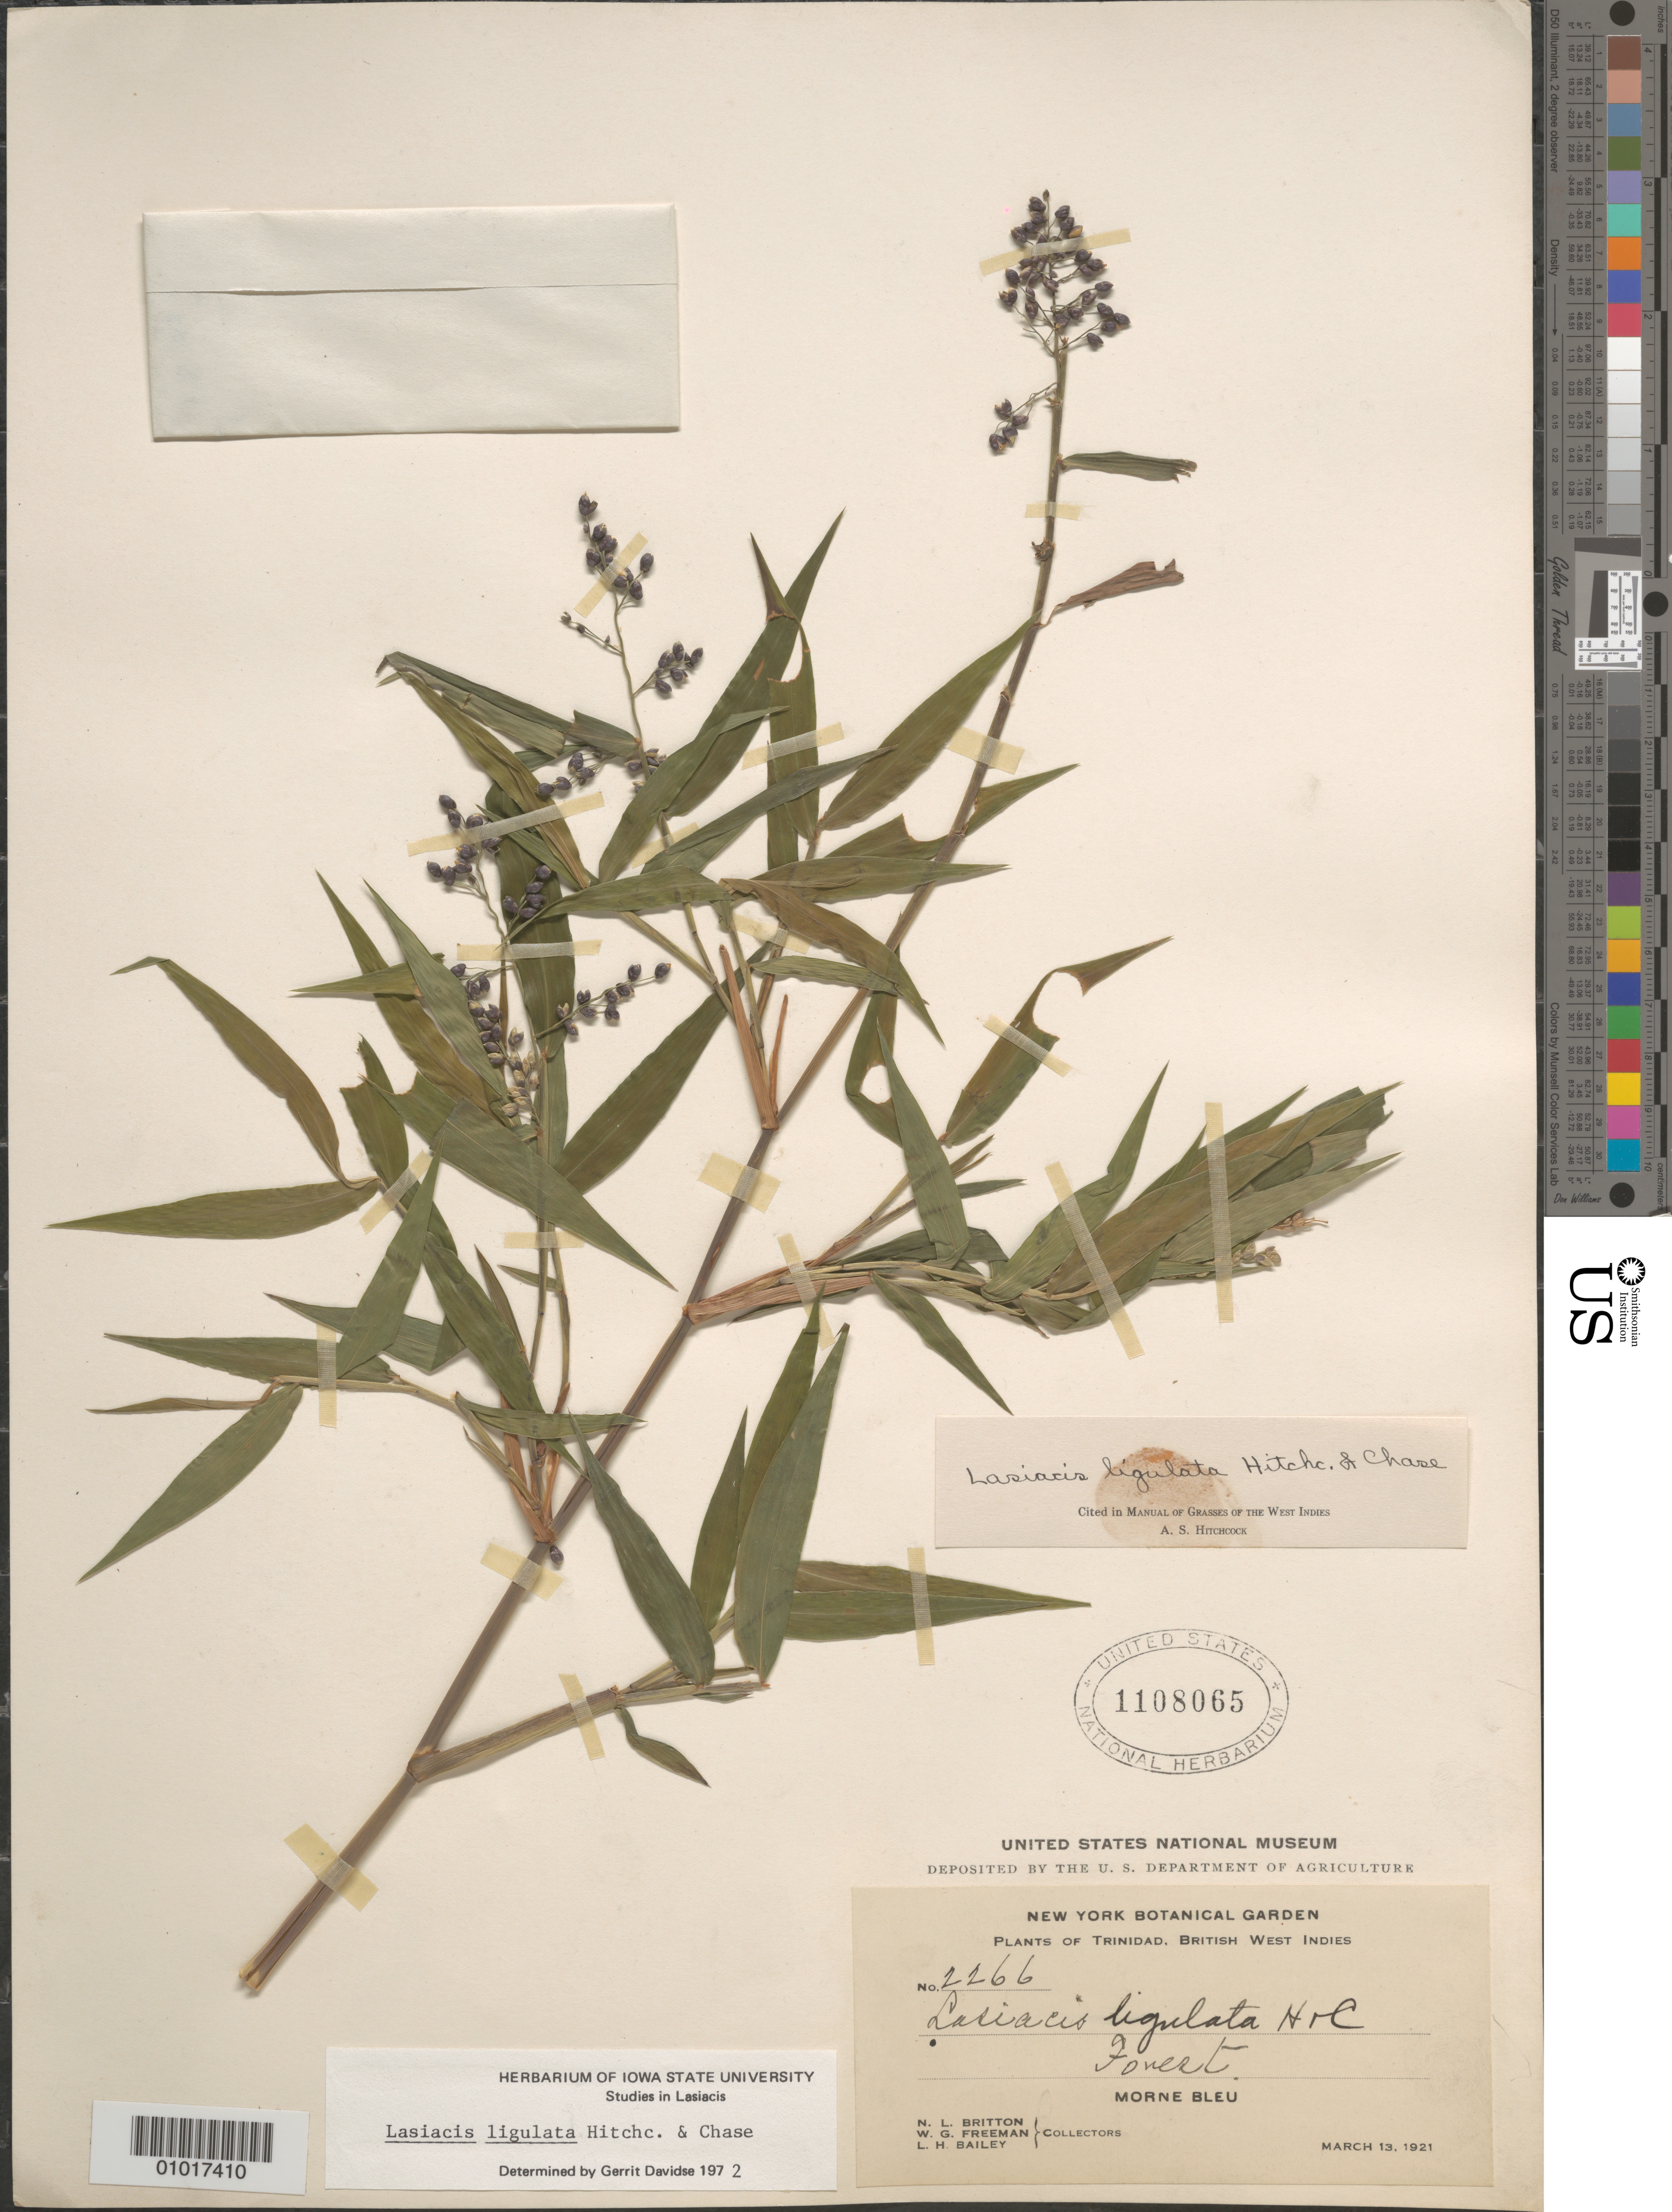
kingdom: Plantae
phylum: Tracheophyta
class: Liliopsida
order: Poales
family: Poaceae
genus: Lasiacis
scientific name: Lasiacis ligulata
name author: Hitchc. & Chase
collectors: N. Britton, W. Freeman & L. H. Bailey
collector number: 2266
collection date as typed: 13 Mar 1921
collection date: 1921-03-13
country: Trinidad and Tobago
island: Trinidad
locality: Morne Bleu, forest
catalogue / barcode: US 1108065